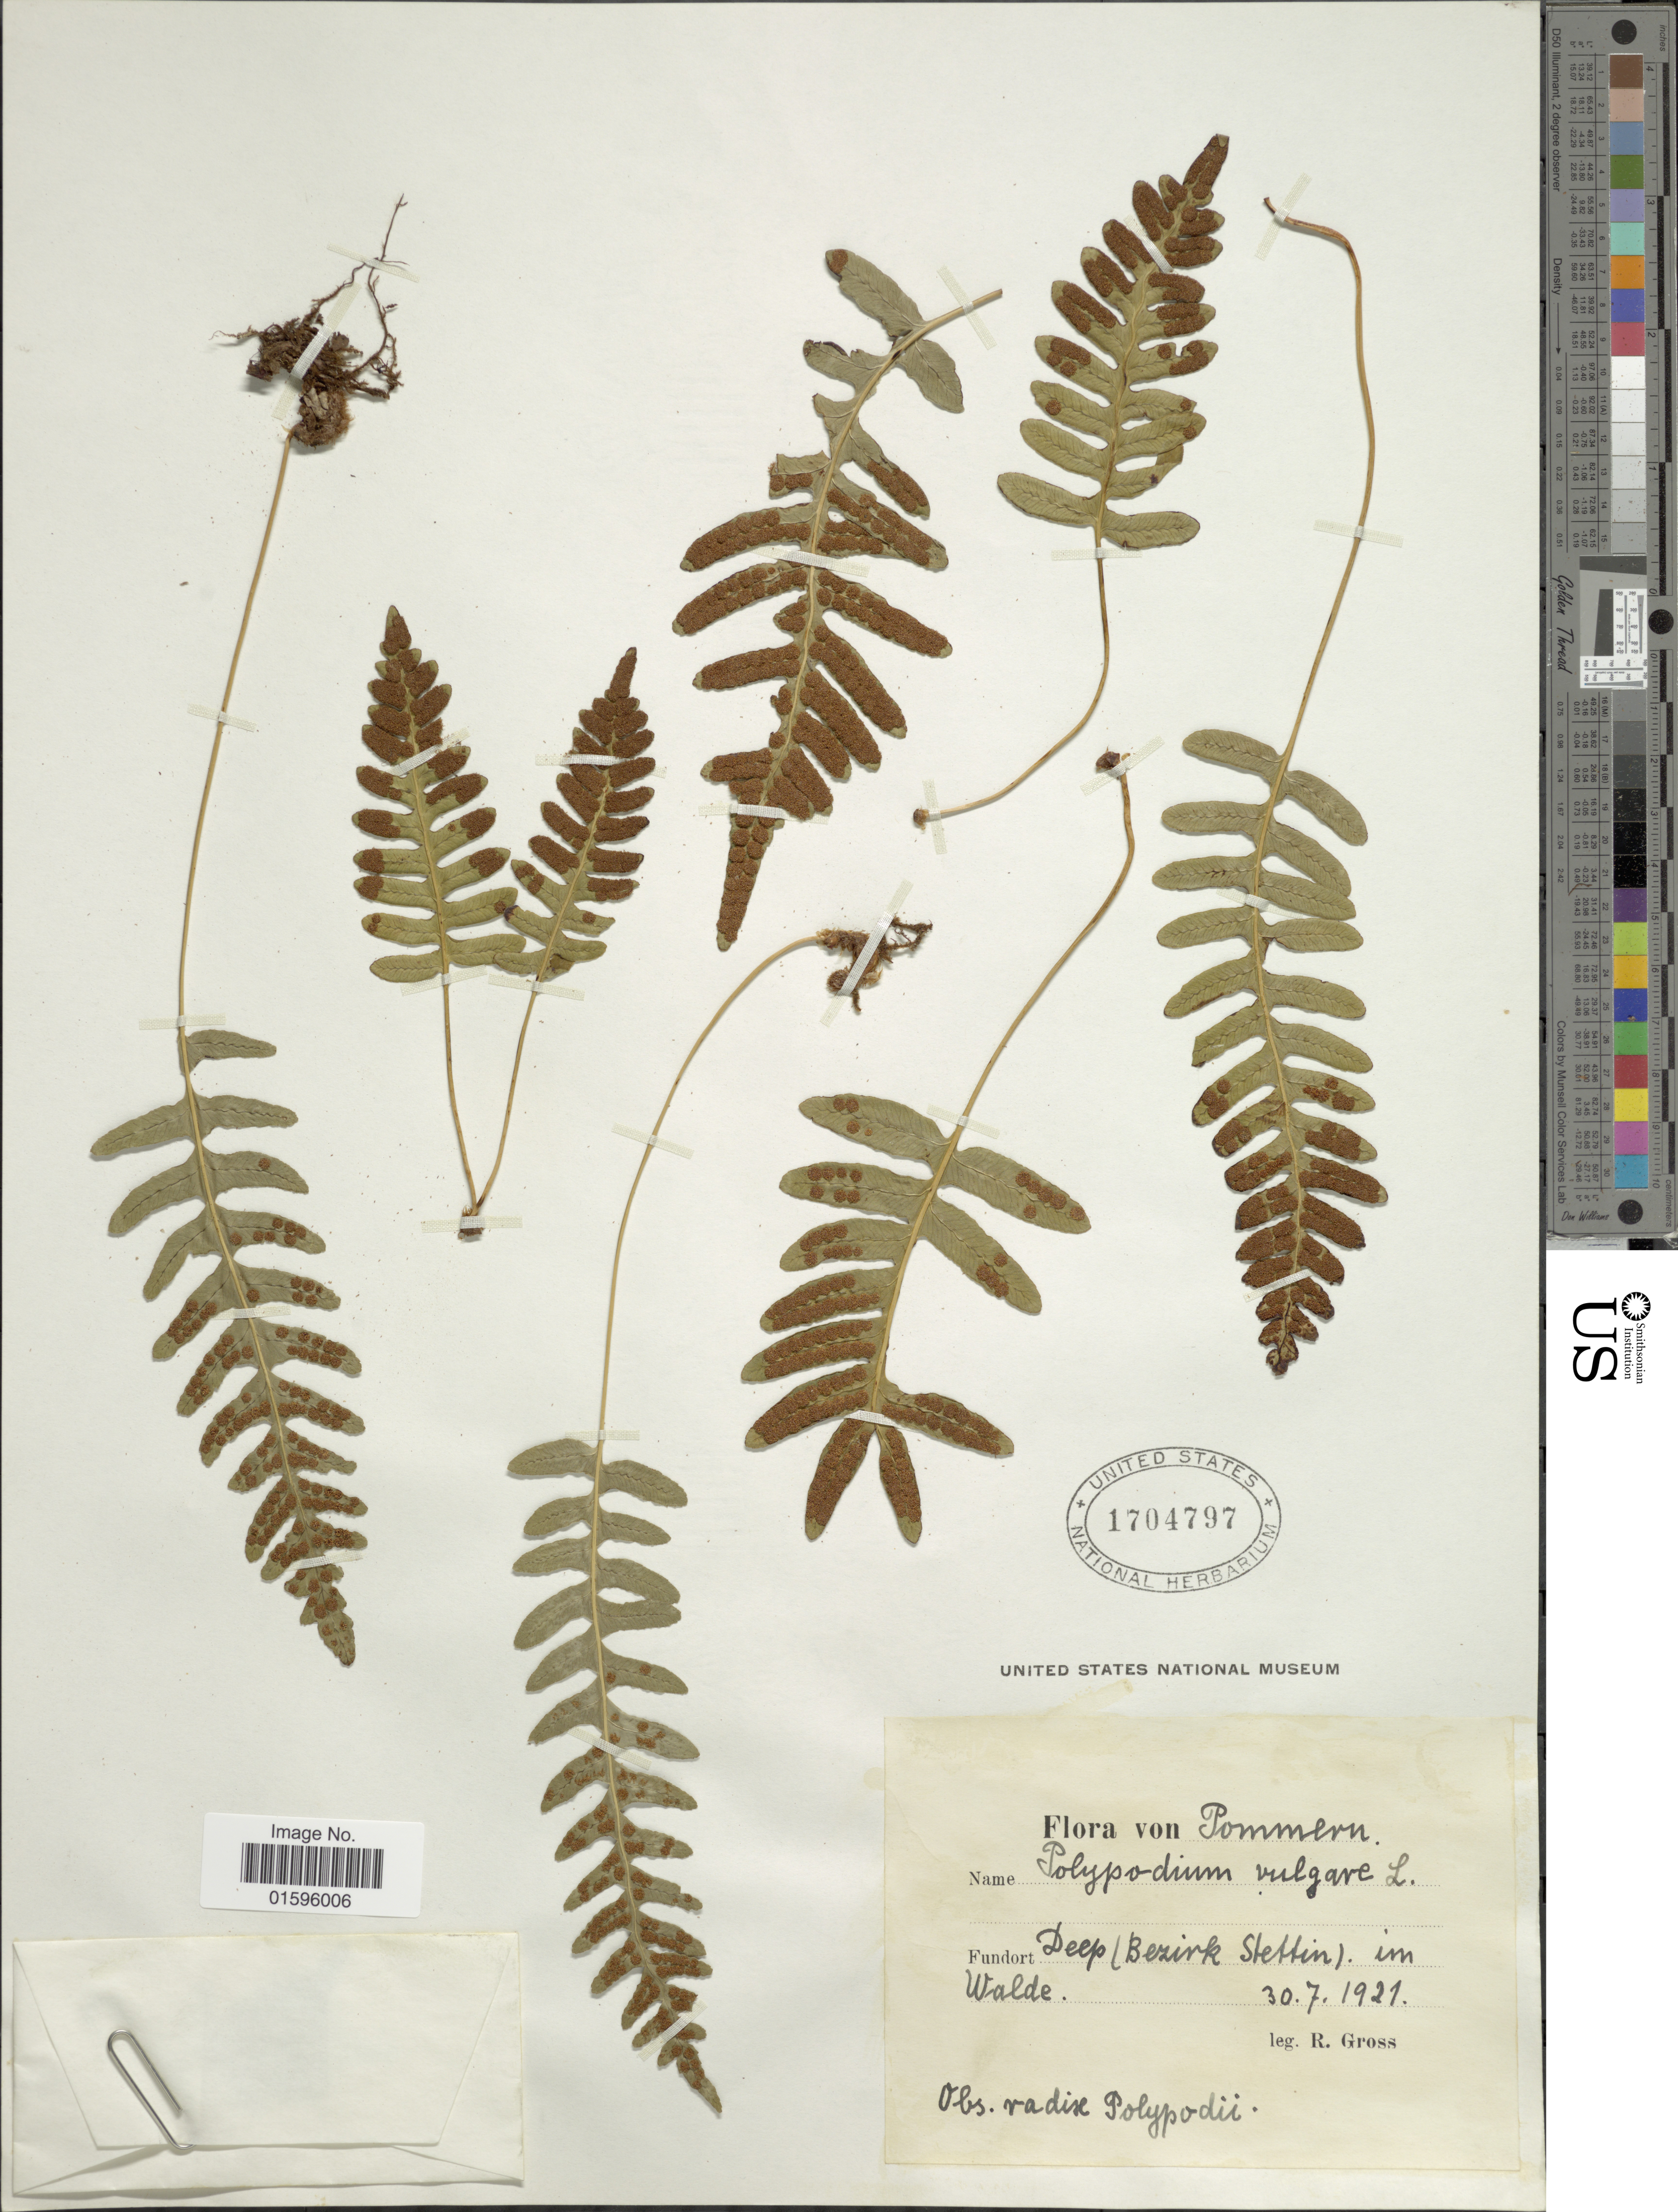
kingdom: Plantae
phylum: Tracheophyta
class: Polypodiopsida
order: Polypodiales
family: Polypodiaceae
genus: Polypodium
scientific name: Polypodium vulgare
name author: L.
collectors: R. Gross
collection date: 1921-07-30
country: Poland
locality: Pommern, deep (Bezirk Stettin) in Walde [interpreted]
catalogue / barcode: US 1704797